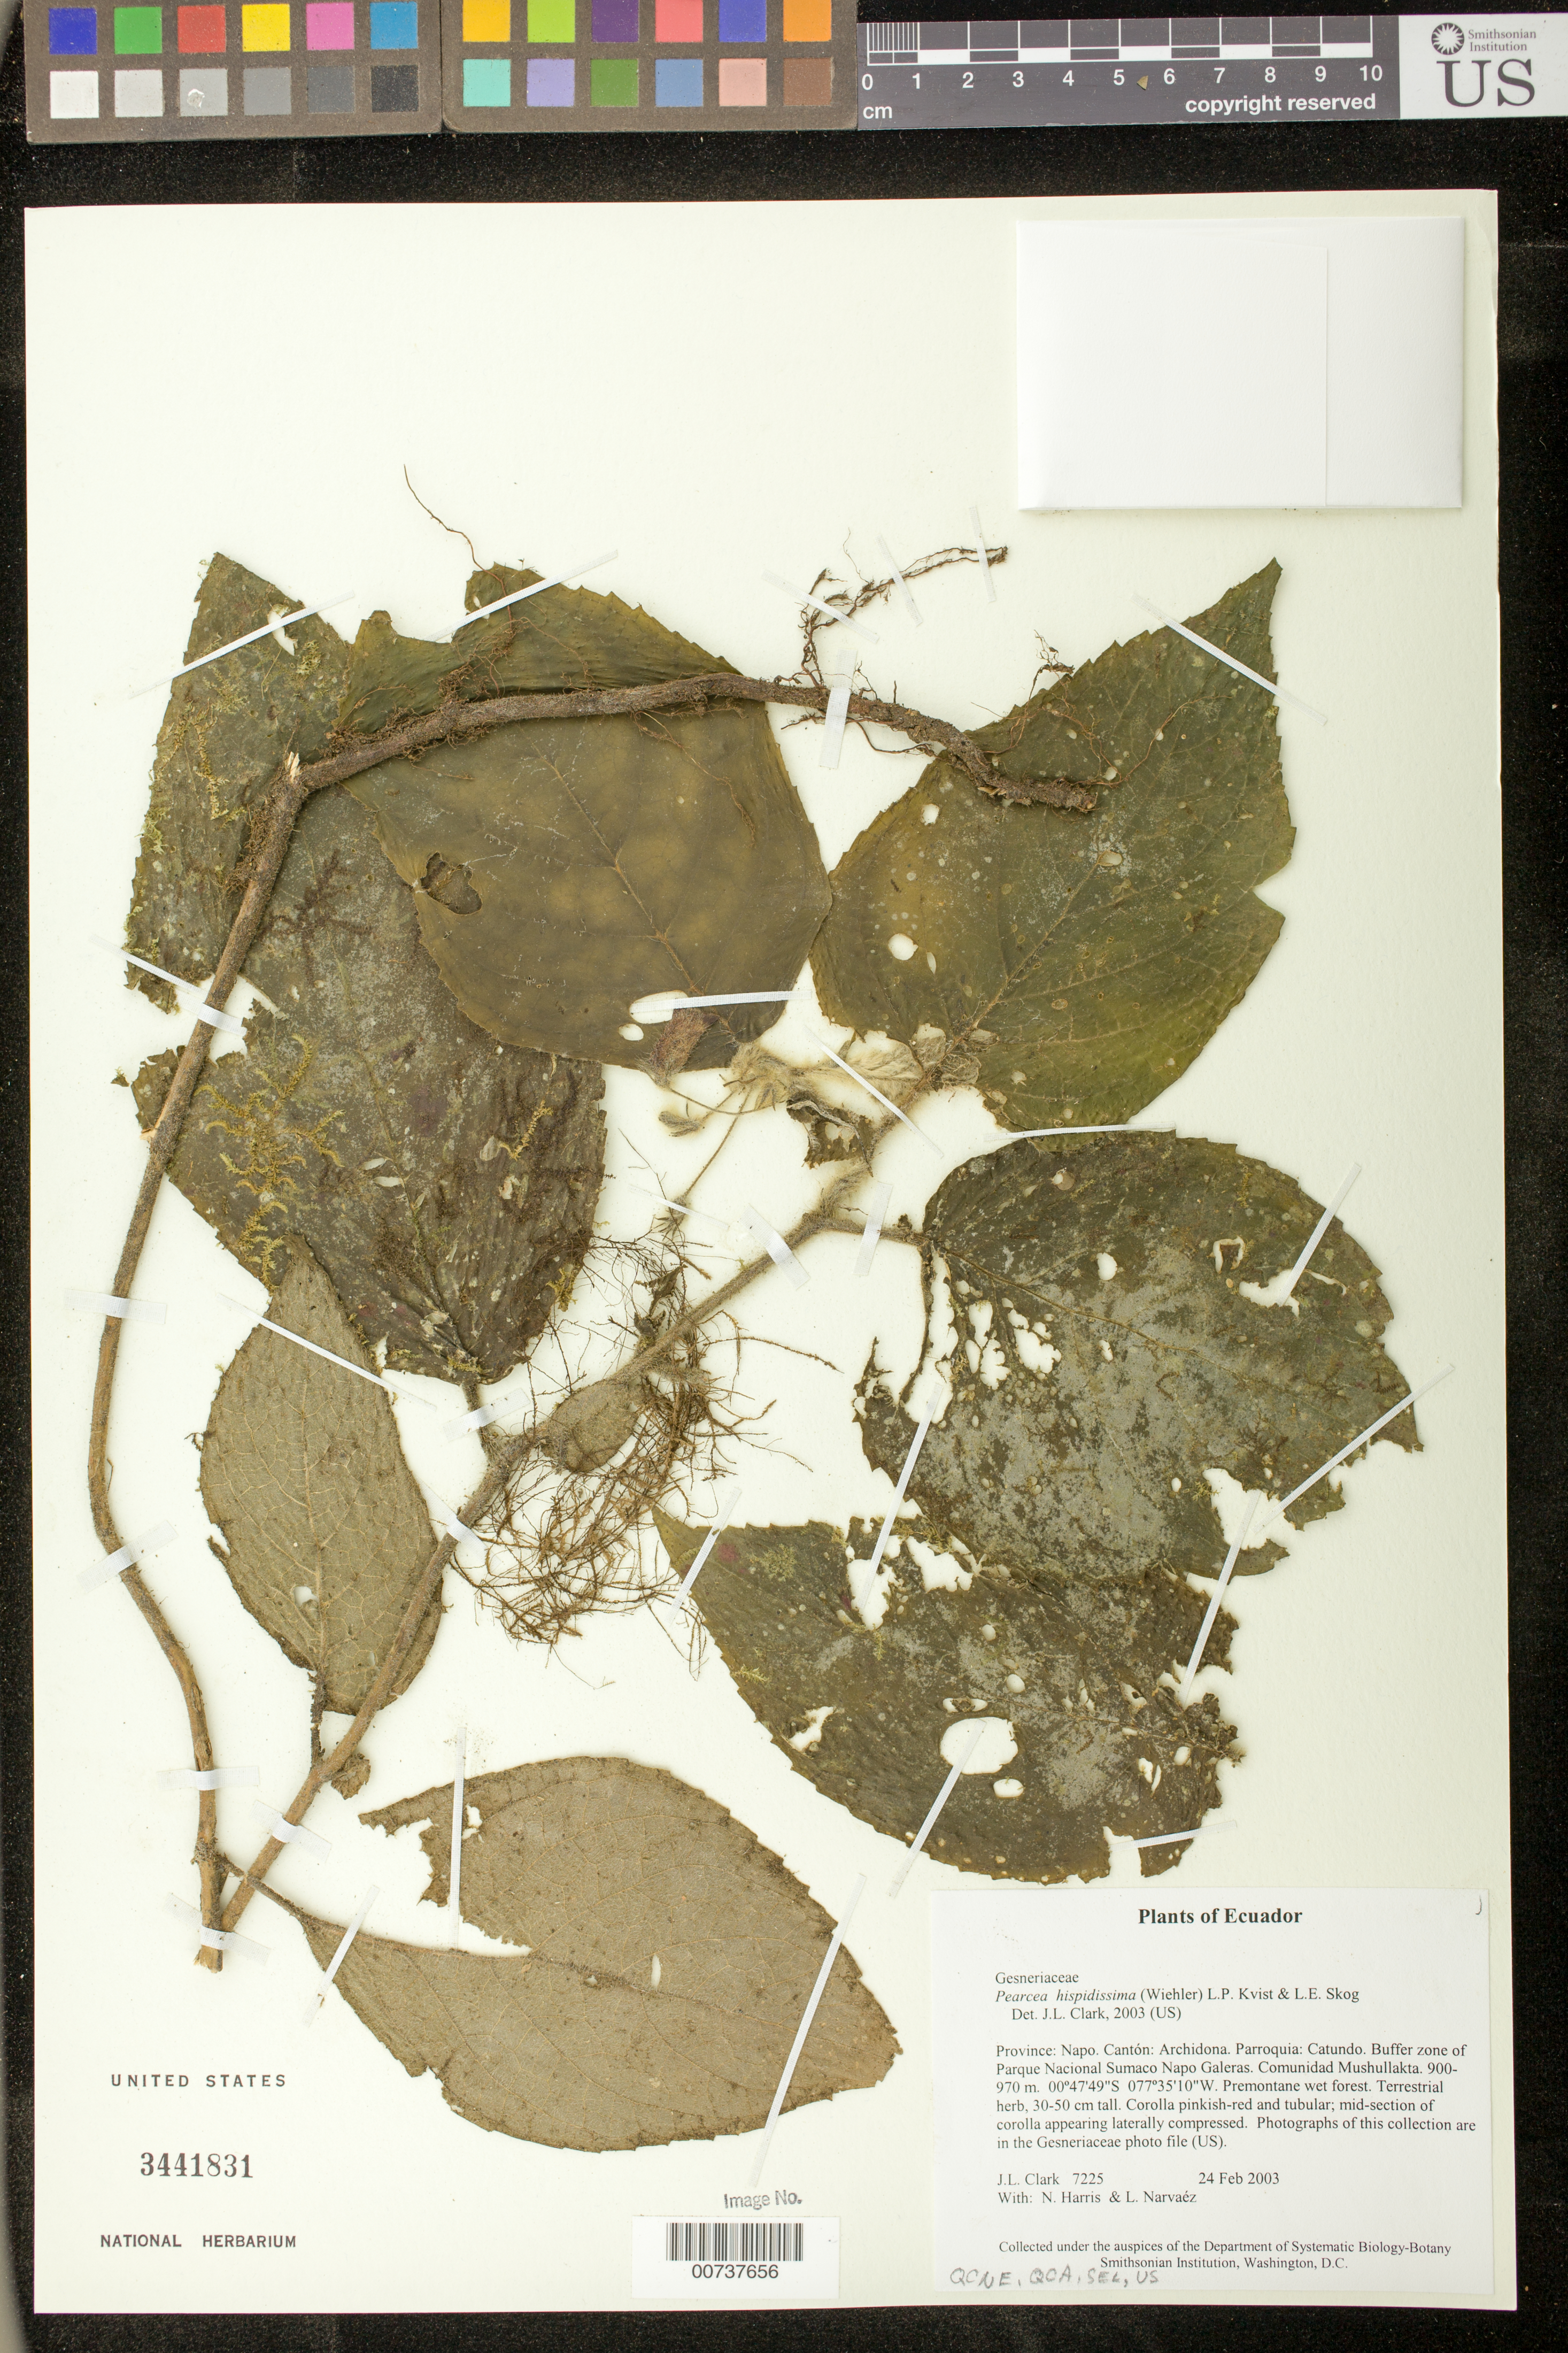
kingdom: Plantae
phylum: Tracheophyta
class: Magnoliopsida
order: Lamiales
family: Gesneriaceae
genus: Pearcea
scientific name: Pearcea hispidissima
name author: (Wiehler) L.P. Kvist & L.E. Skog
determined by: Clark, J. L., (SEL), The Marie Selby Botanical Garden (UNITED STATES)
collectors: J. L. Clark, N. Harris & L. Narvaéz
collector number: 7225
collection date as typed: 24 Feb 2003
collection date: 2003-02-24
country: Ecuador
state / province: Napo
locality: Cantón: Archidona. Parroquia: Catundo. Buffer zone of Parque Nacional Sumaco Napo Galeras. Comunidad Mushullakta.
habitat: Premontane wet forest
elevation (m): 900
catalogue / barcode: US 3441831